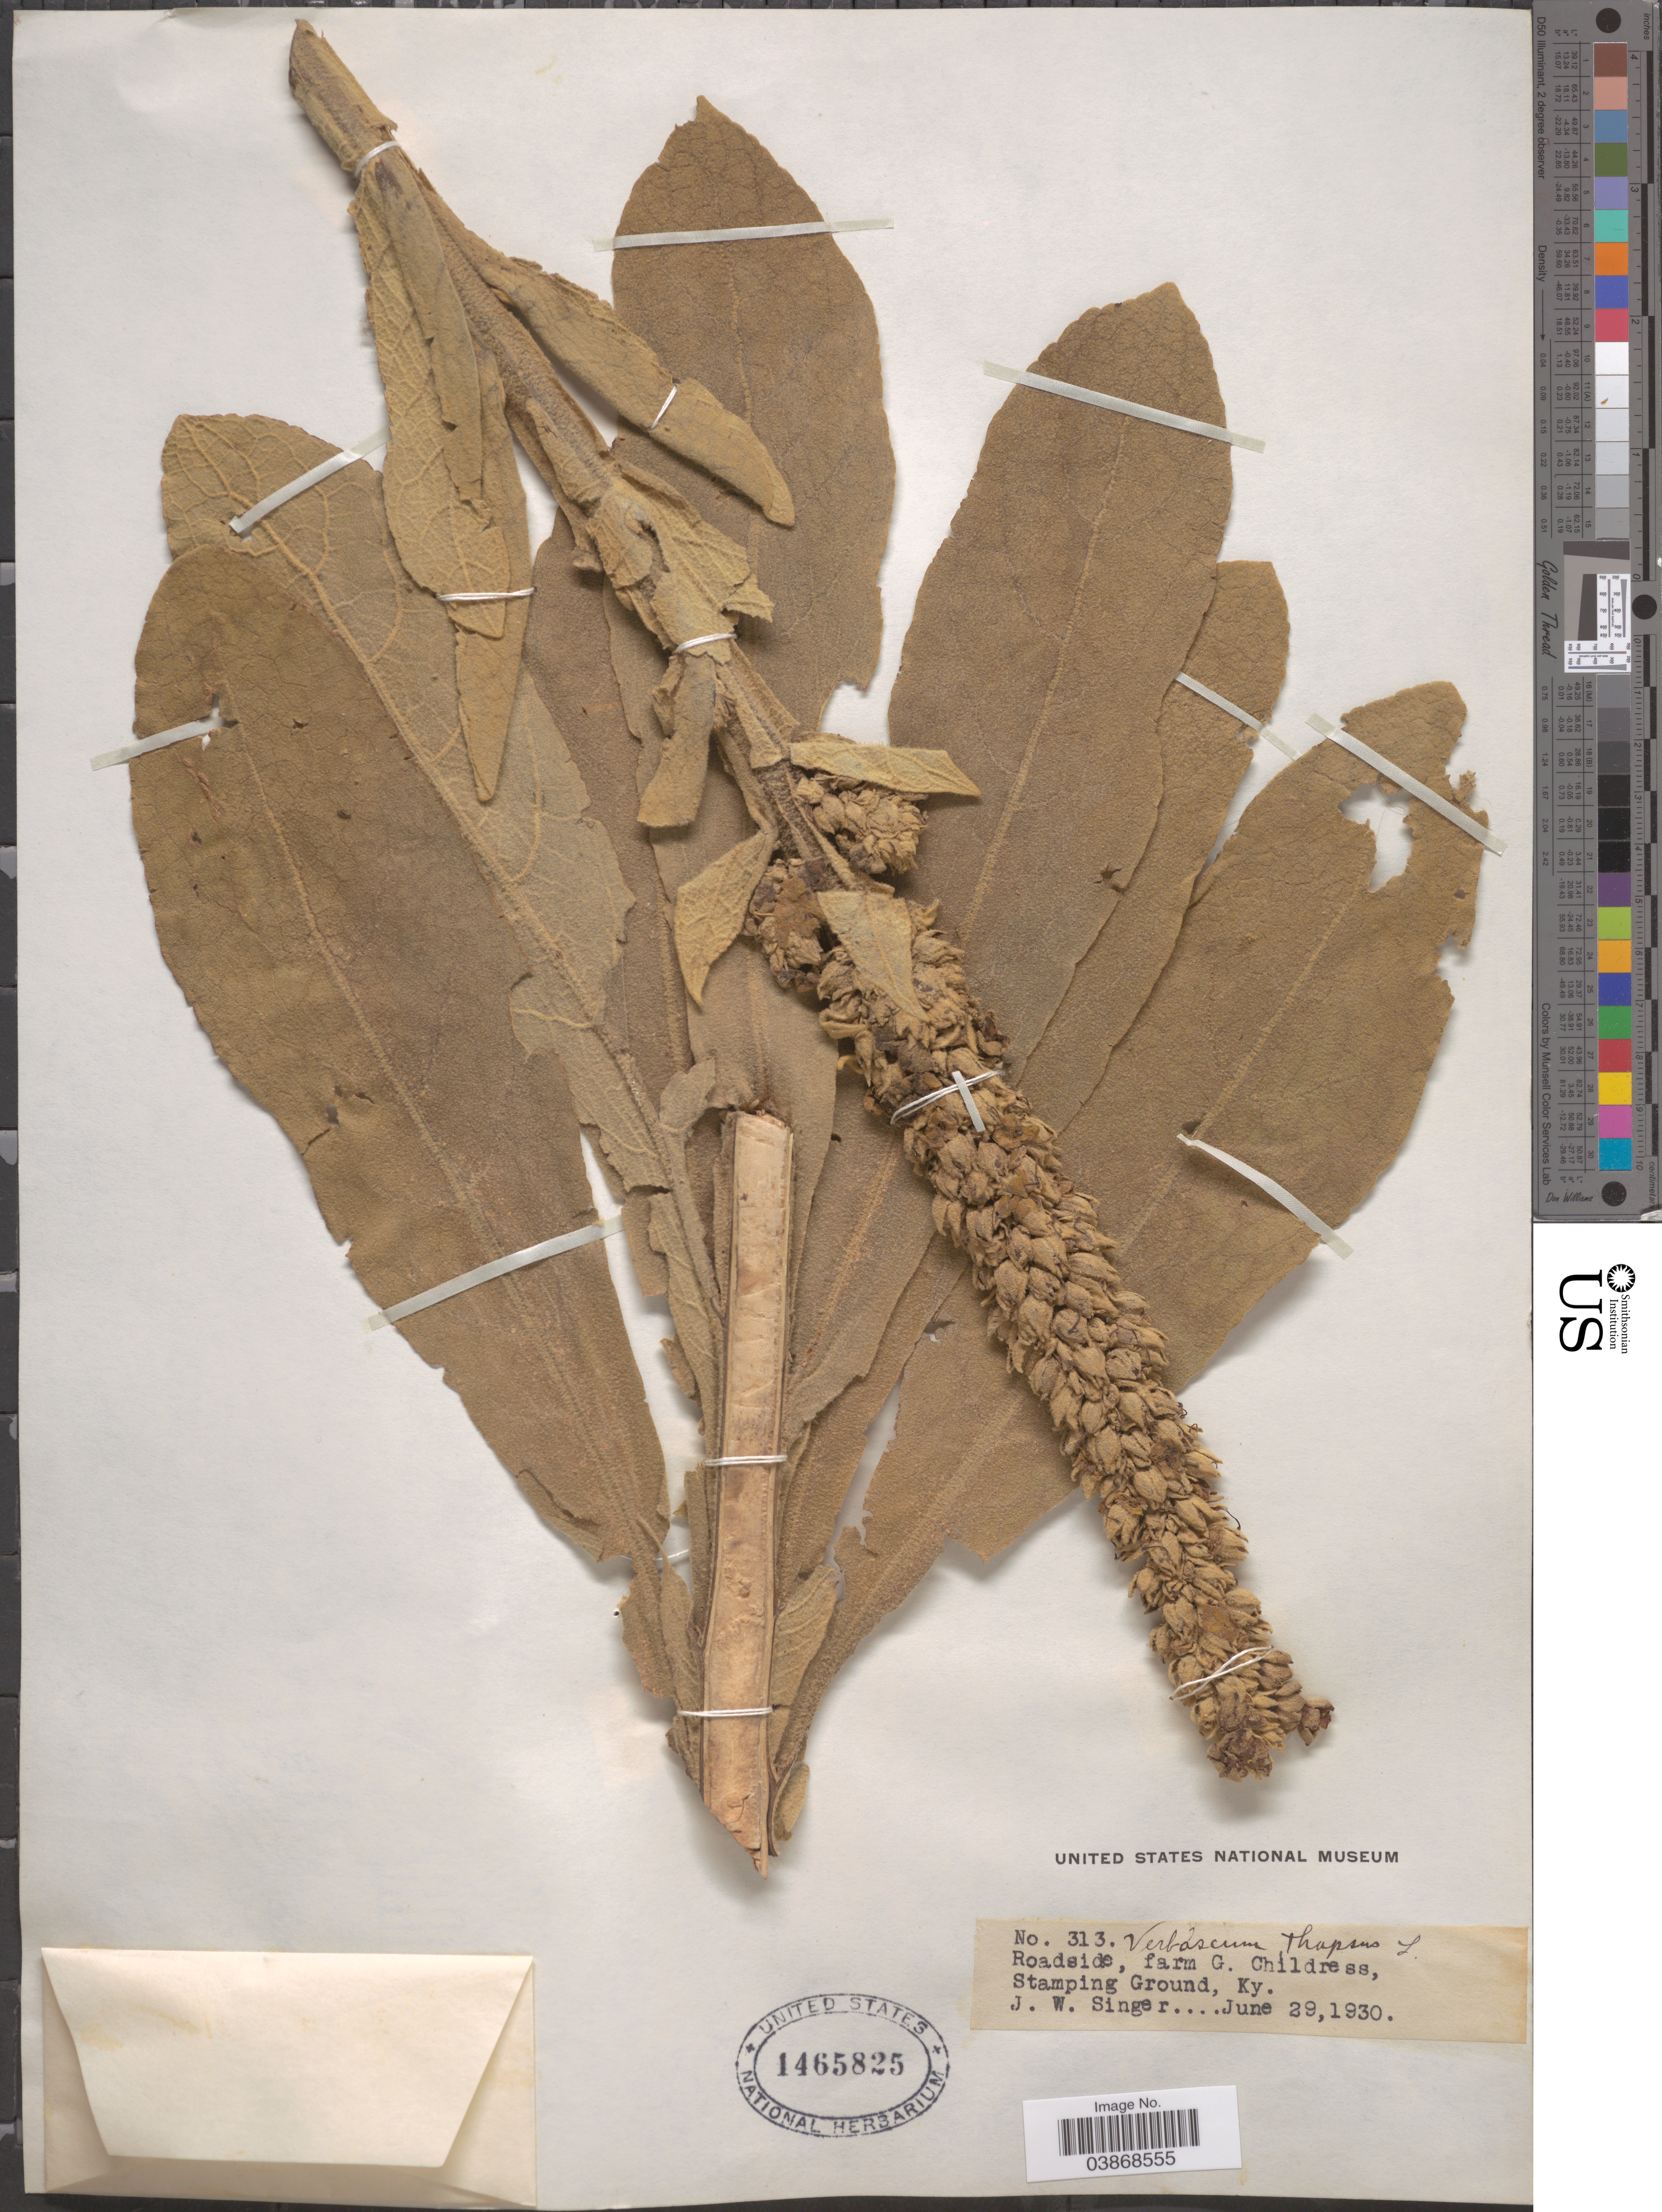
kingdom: Plantae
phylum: Tracheophyta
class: Magnoliopsida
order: Lamiales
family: Scrophulariaceae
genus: Verbascum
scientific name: Verbascum thapsus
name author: L.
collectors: J. EW. Singer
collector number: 313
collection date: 1930-06-29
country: United States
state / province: Kentucky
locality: Farm G. Childress, Stamping Ground.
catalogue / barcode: US 1465825